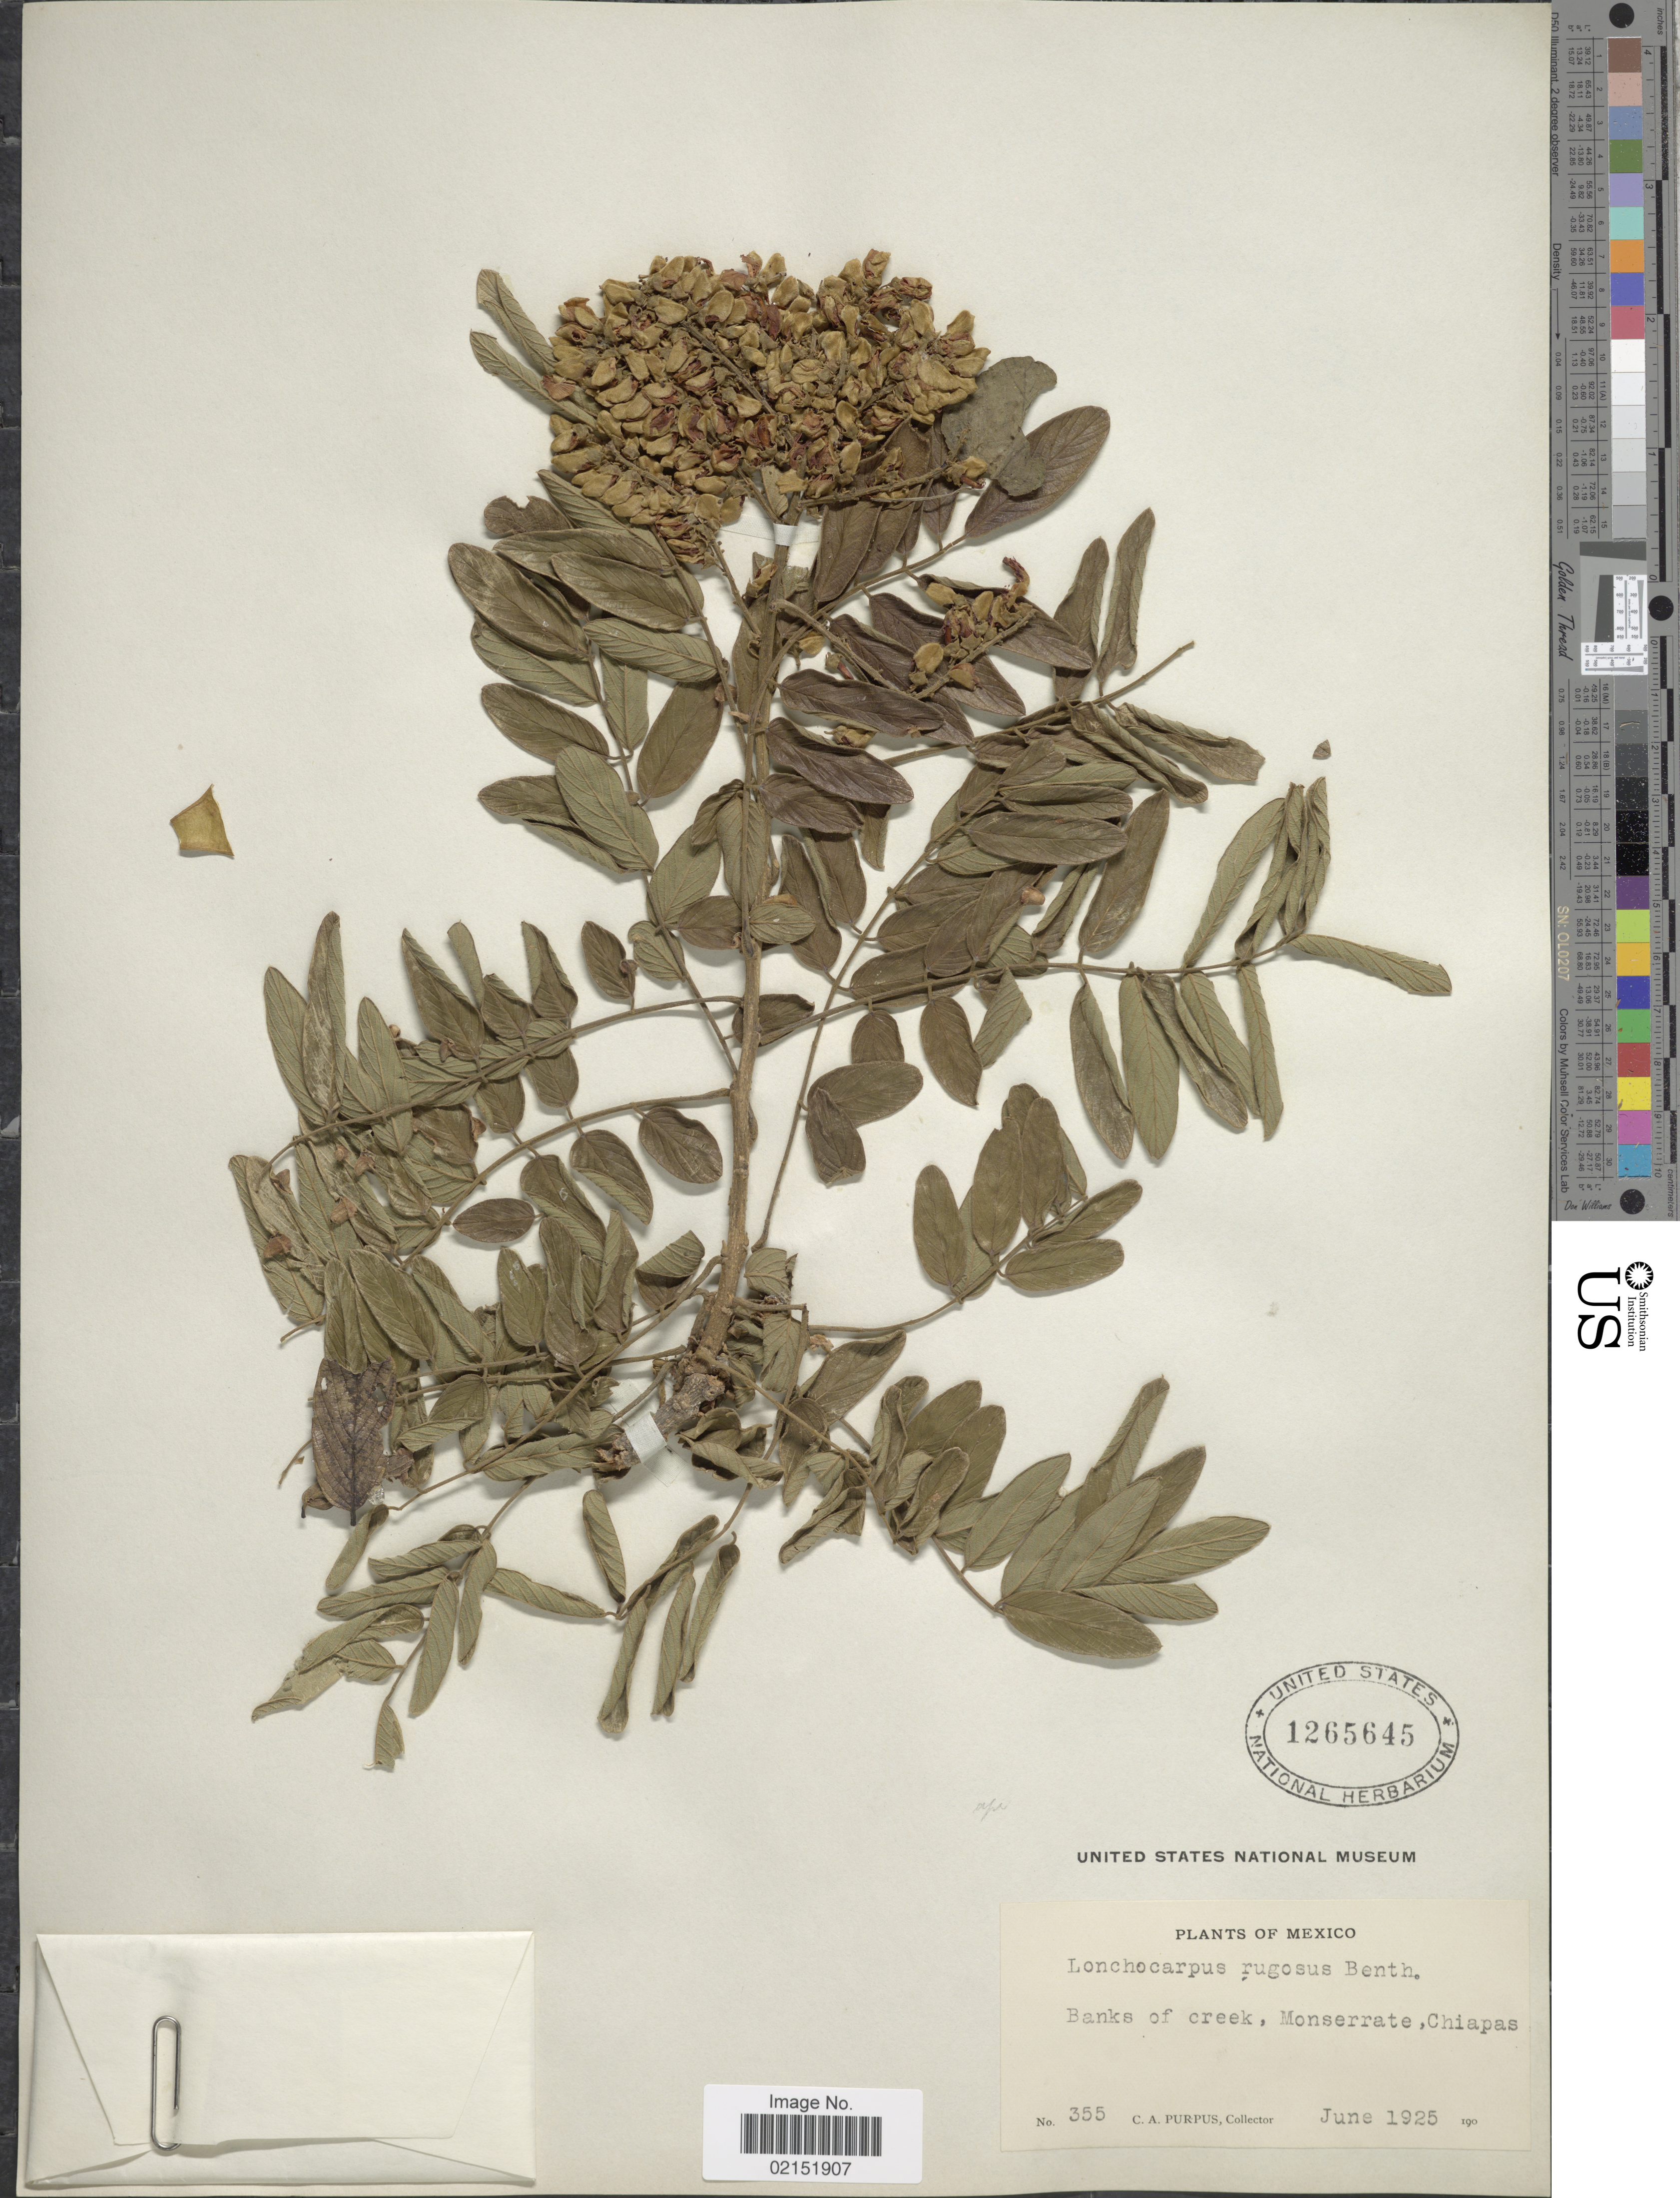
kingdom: Plantae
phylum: Tracheophyta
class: Magnoliopsida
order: Fabales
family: Fabaceae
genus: Lonchocarpus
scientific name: Lonchocarpus rugosus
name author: Benth.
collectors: C. A. Purpus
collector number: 355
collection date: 1925-06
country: Mexico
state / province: Chiapas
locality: Banks of creek, Monserrate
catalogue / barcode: US 1265645